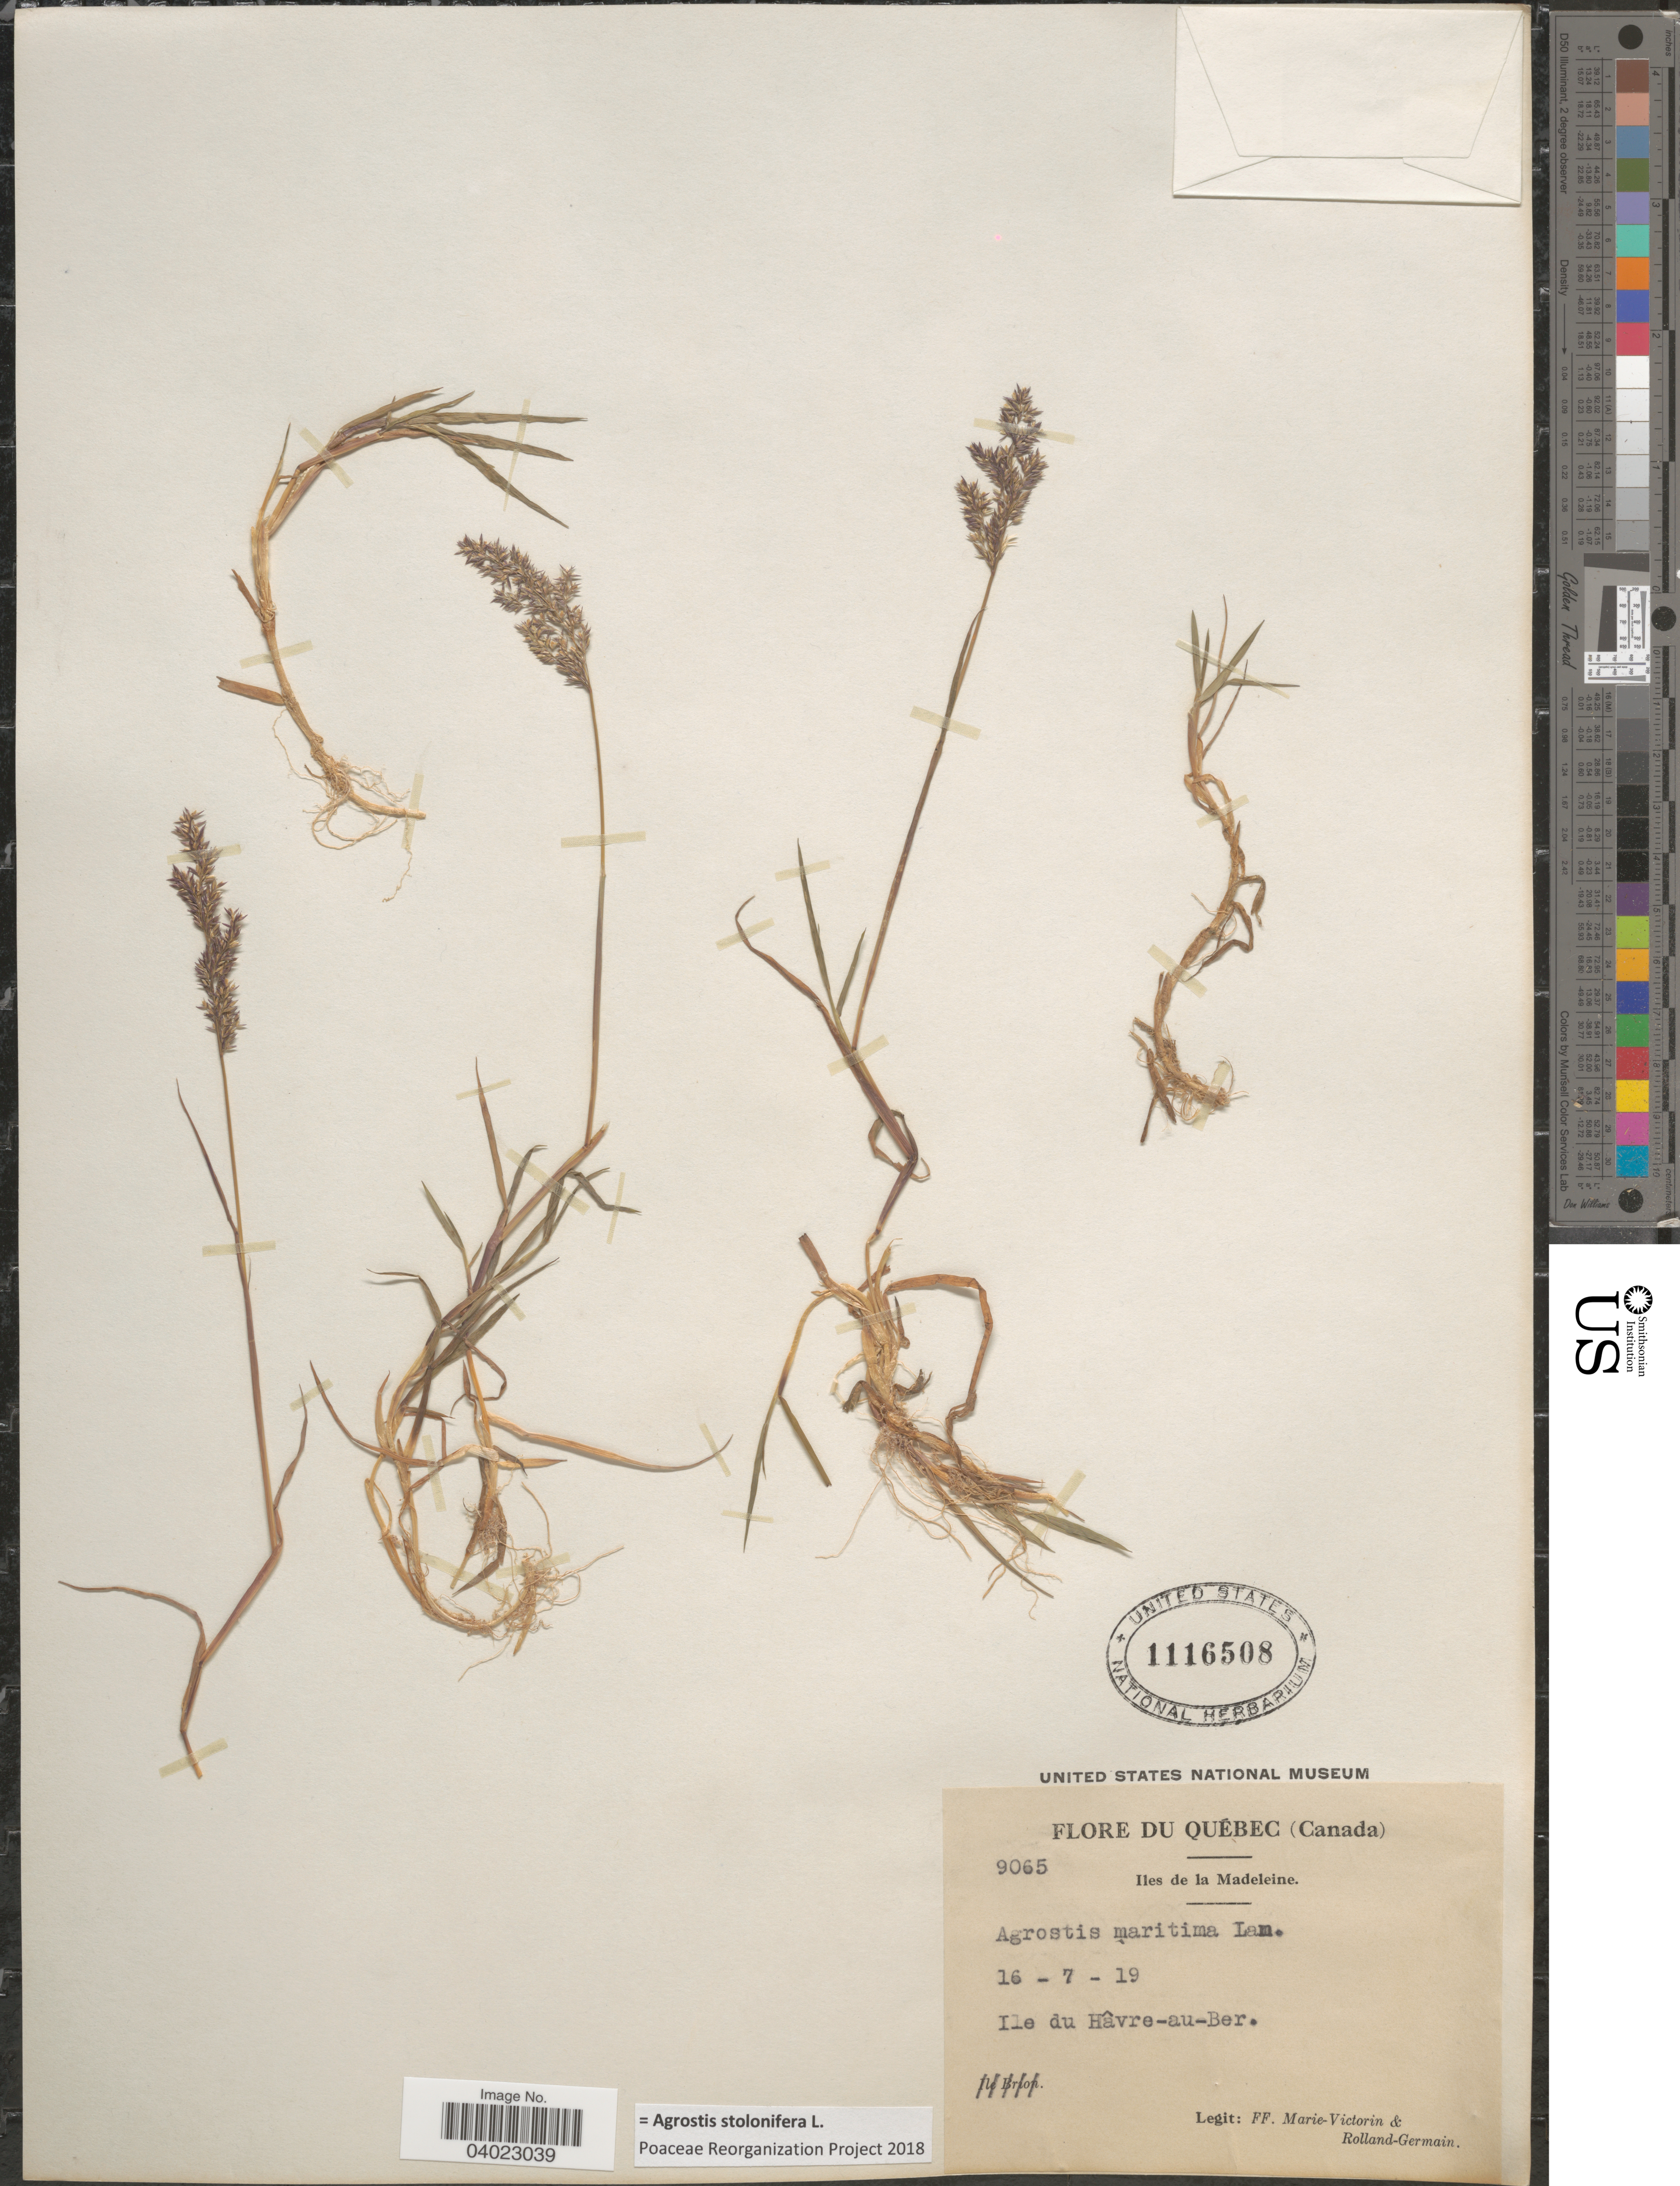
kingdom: Plantae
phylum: Tracheophyta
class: Liliopsida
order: Poales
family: Poaceae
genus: Agrostis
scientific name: Agrostis stolonifera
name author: L.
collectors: F. Marie-Victorin & Rolland-Germain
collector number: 9065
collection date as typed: Transcribed d/m/y: 16/7/19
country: Canada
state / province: Quebec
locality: Iles de la Madeleine. Ile du Hâvre-au-Ber.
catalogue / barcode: US 1116508